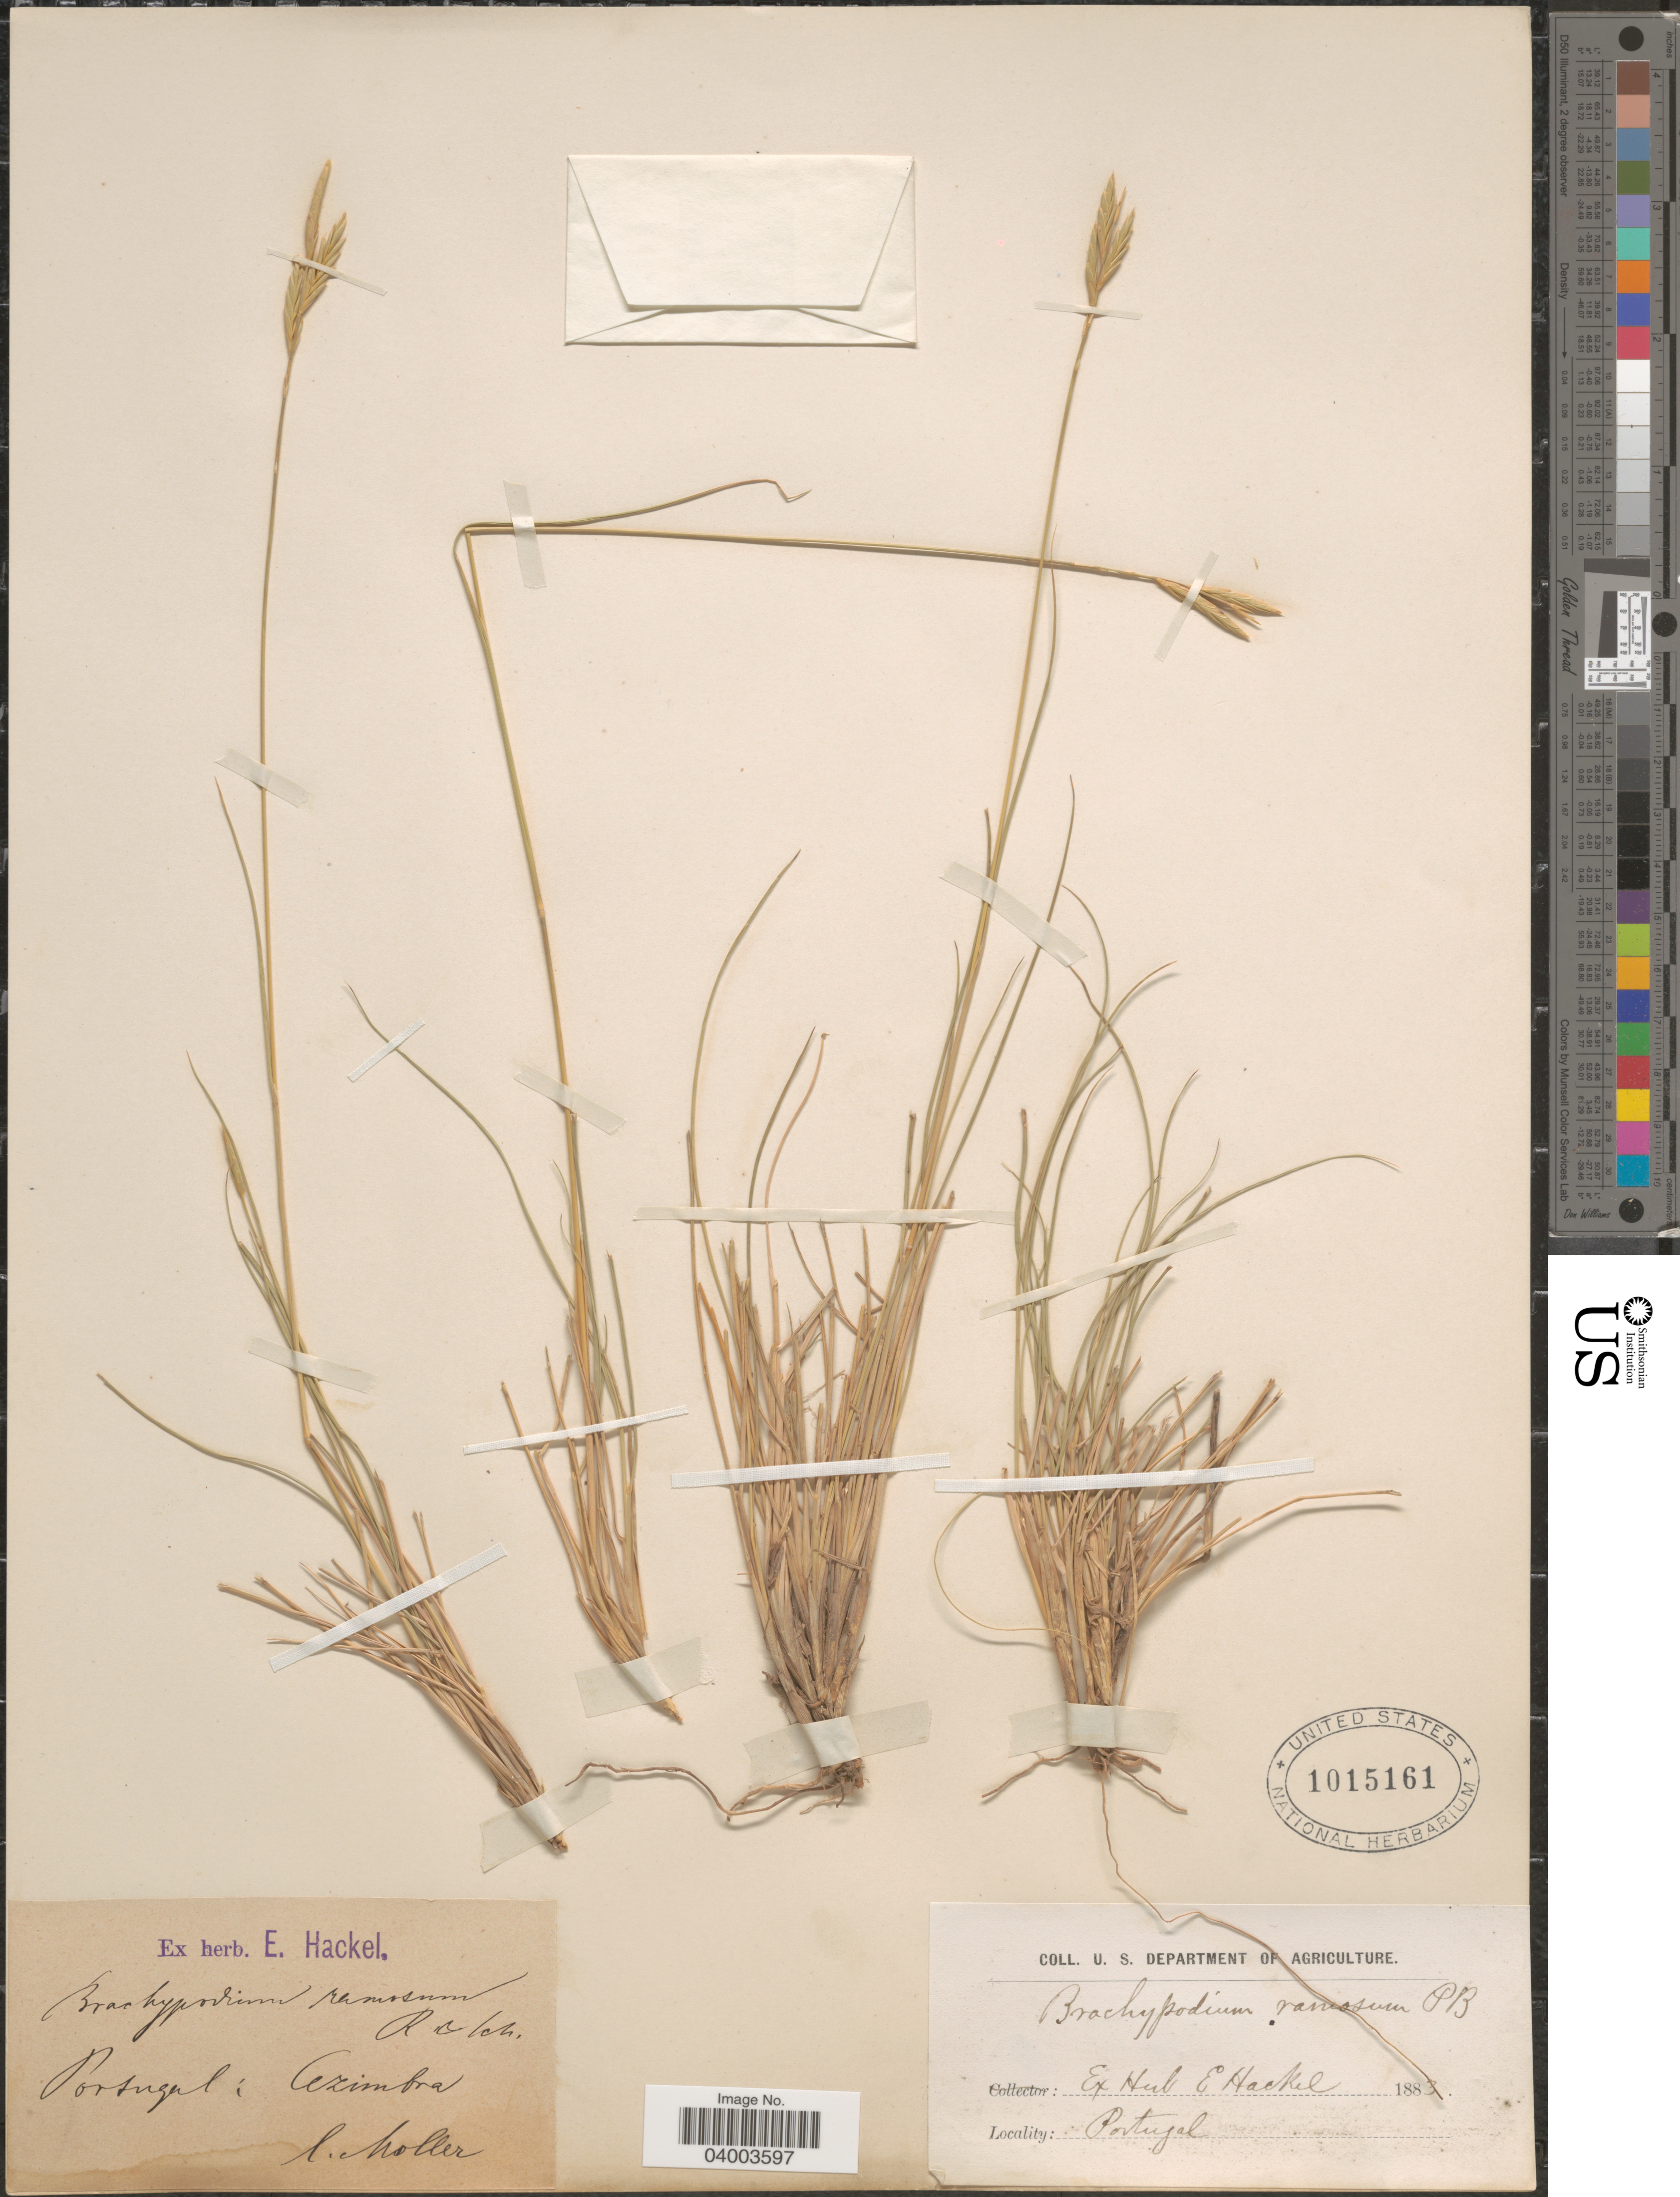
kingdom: Plantae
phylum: Tracheophyta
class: Liliopsida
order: Poales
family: Poaceae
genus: Brachypodium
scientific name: Brachypodium retusum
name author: (Pers.) P. Beauv.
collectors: -. Moller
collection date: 1883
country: Portugal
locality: Cezimbra.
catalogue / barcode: US 1015161